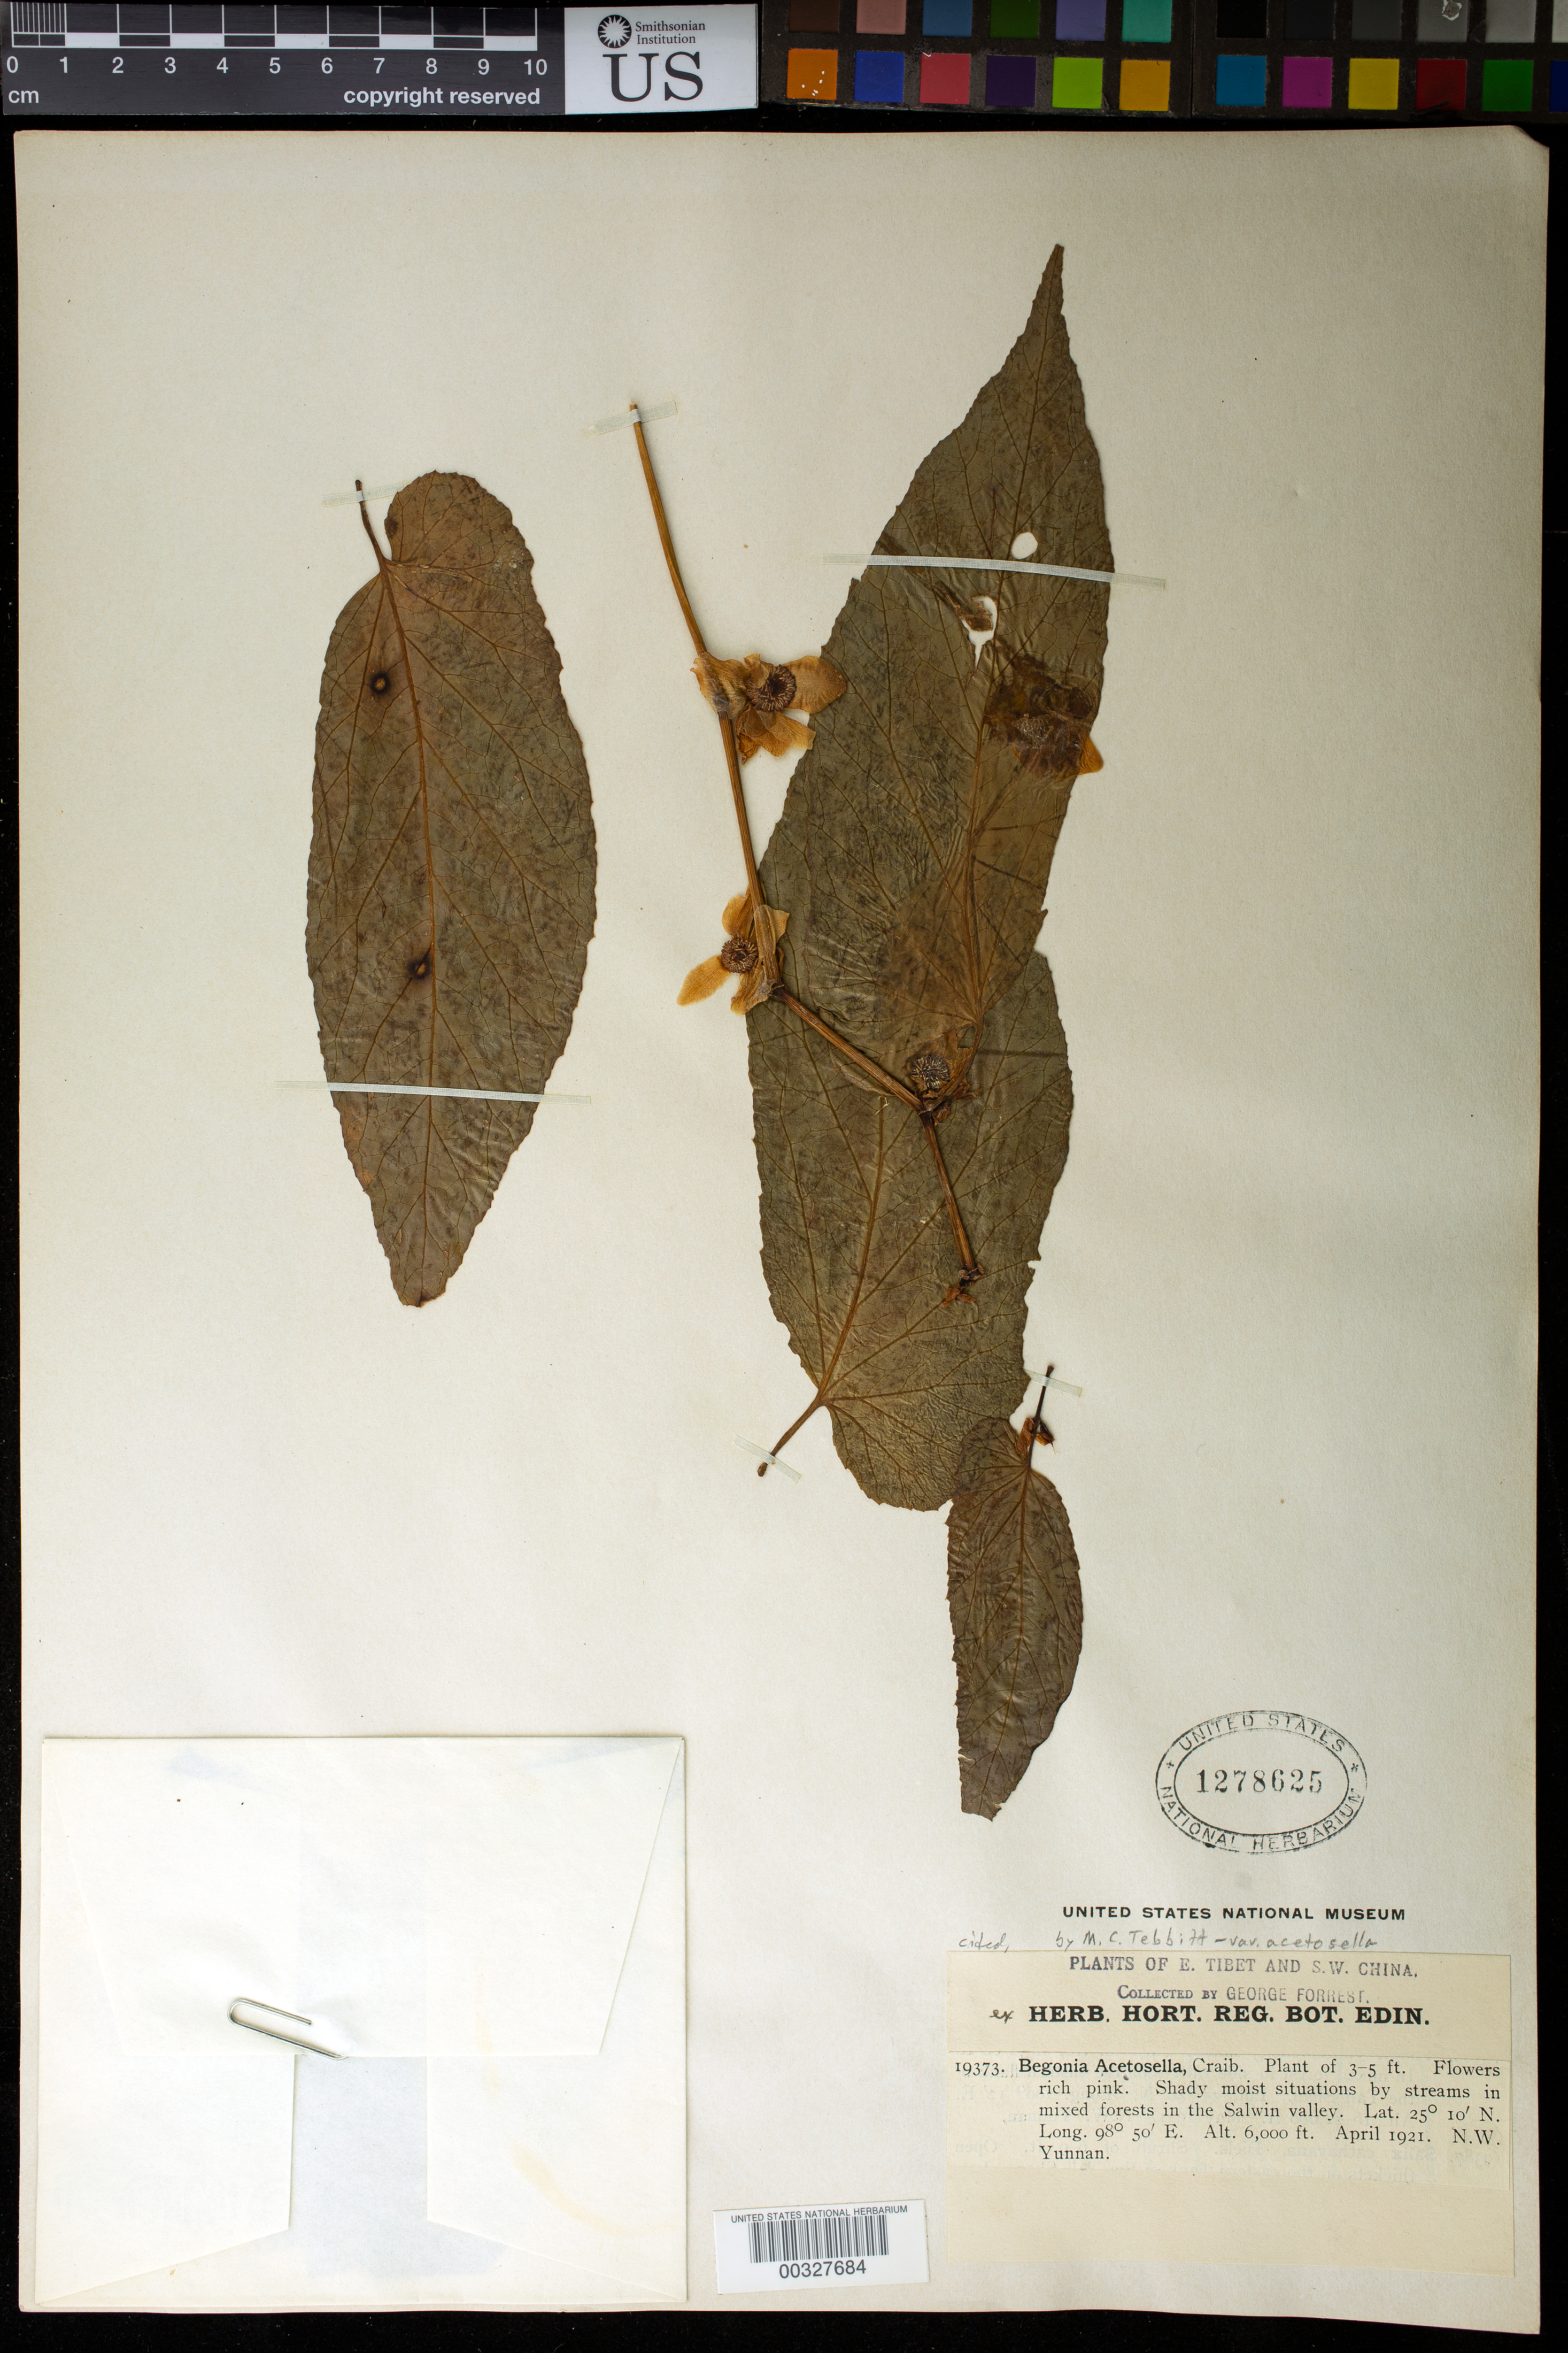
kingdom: Plantae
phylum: Tracheophyta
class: Magnoliopsida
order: Cucurbitales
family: Begoniaceae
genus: Begonia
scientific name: Begonia acetosella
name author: Craib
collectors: G. Forrest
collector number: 19373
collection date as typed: Apr 1921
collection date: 1921-04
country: China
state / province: Yunnan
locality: Salwin valley, nw yunnan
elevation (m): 1829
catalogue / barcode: US 1278625